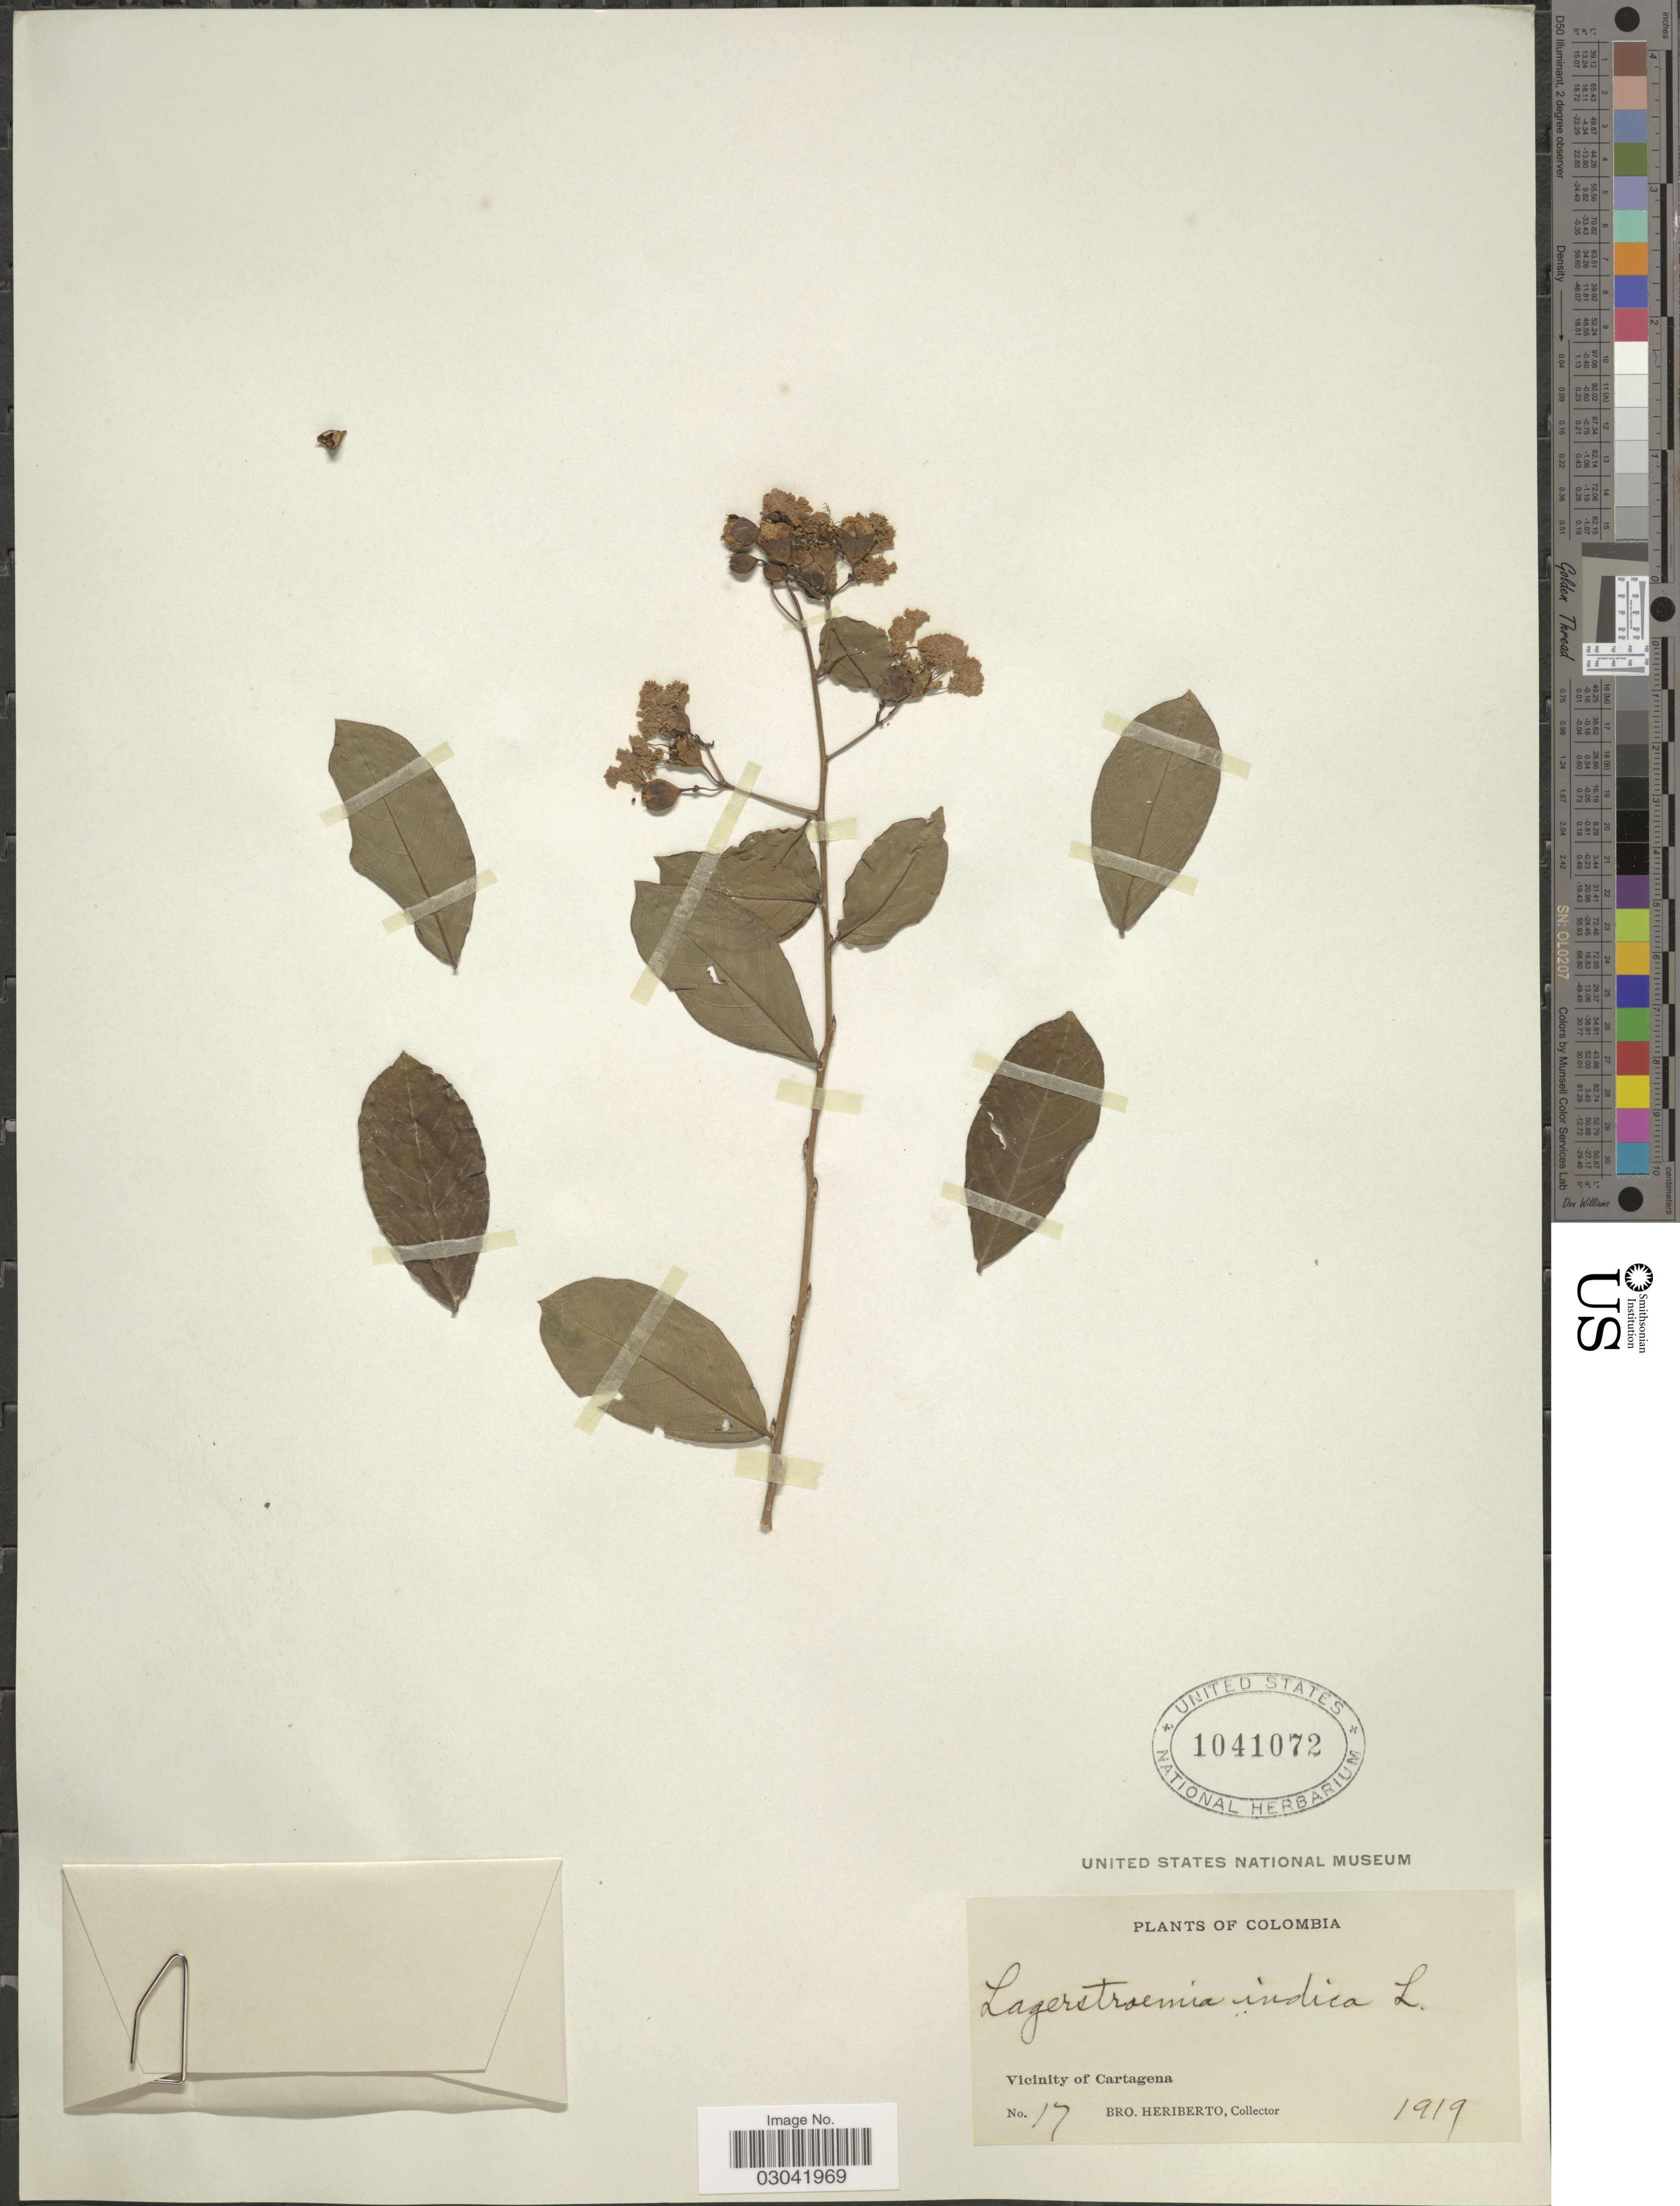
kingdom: Plantae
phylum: Tracheophyta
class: Magnoliopsida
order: Myrtales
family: Lythraceae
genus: Lagerstroemia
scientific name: Lagerstroemia indica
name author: L.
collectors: B. Heriberto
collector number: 17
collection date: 1919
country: Colombia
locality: Vicinity of Cartagena.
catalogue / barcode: US 1041072